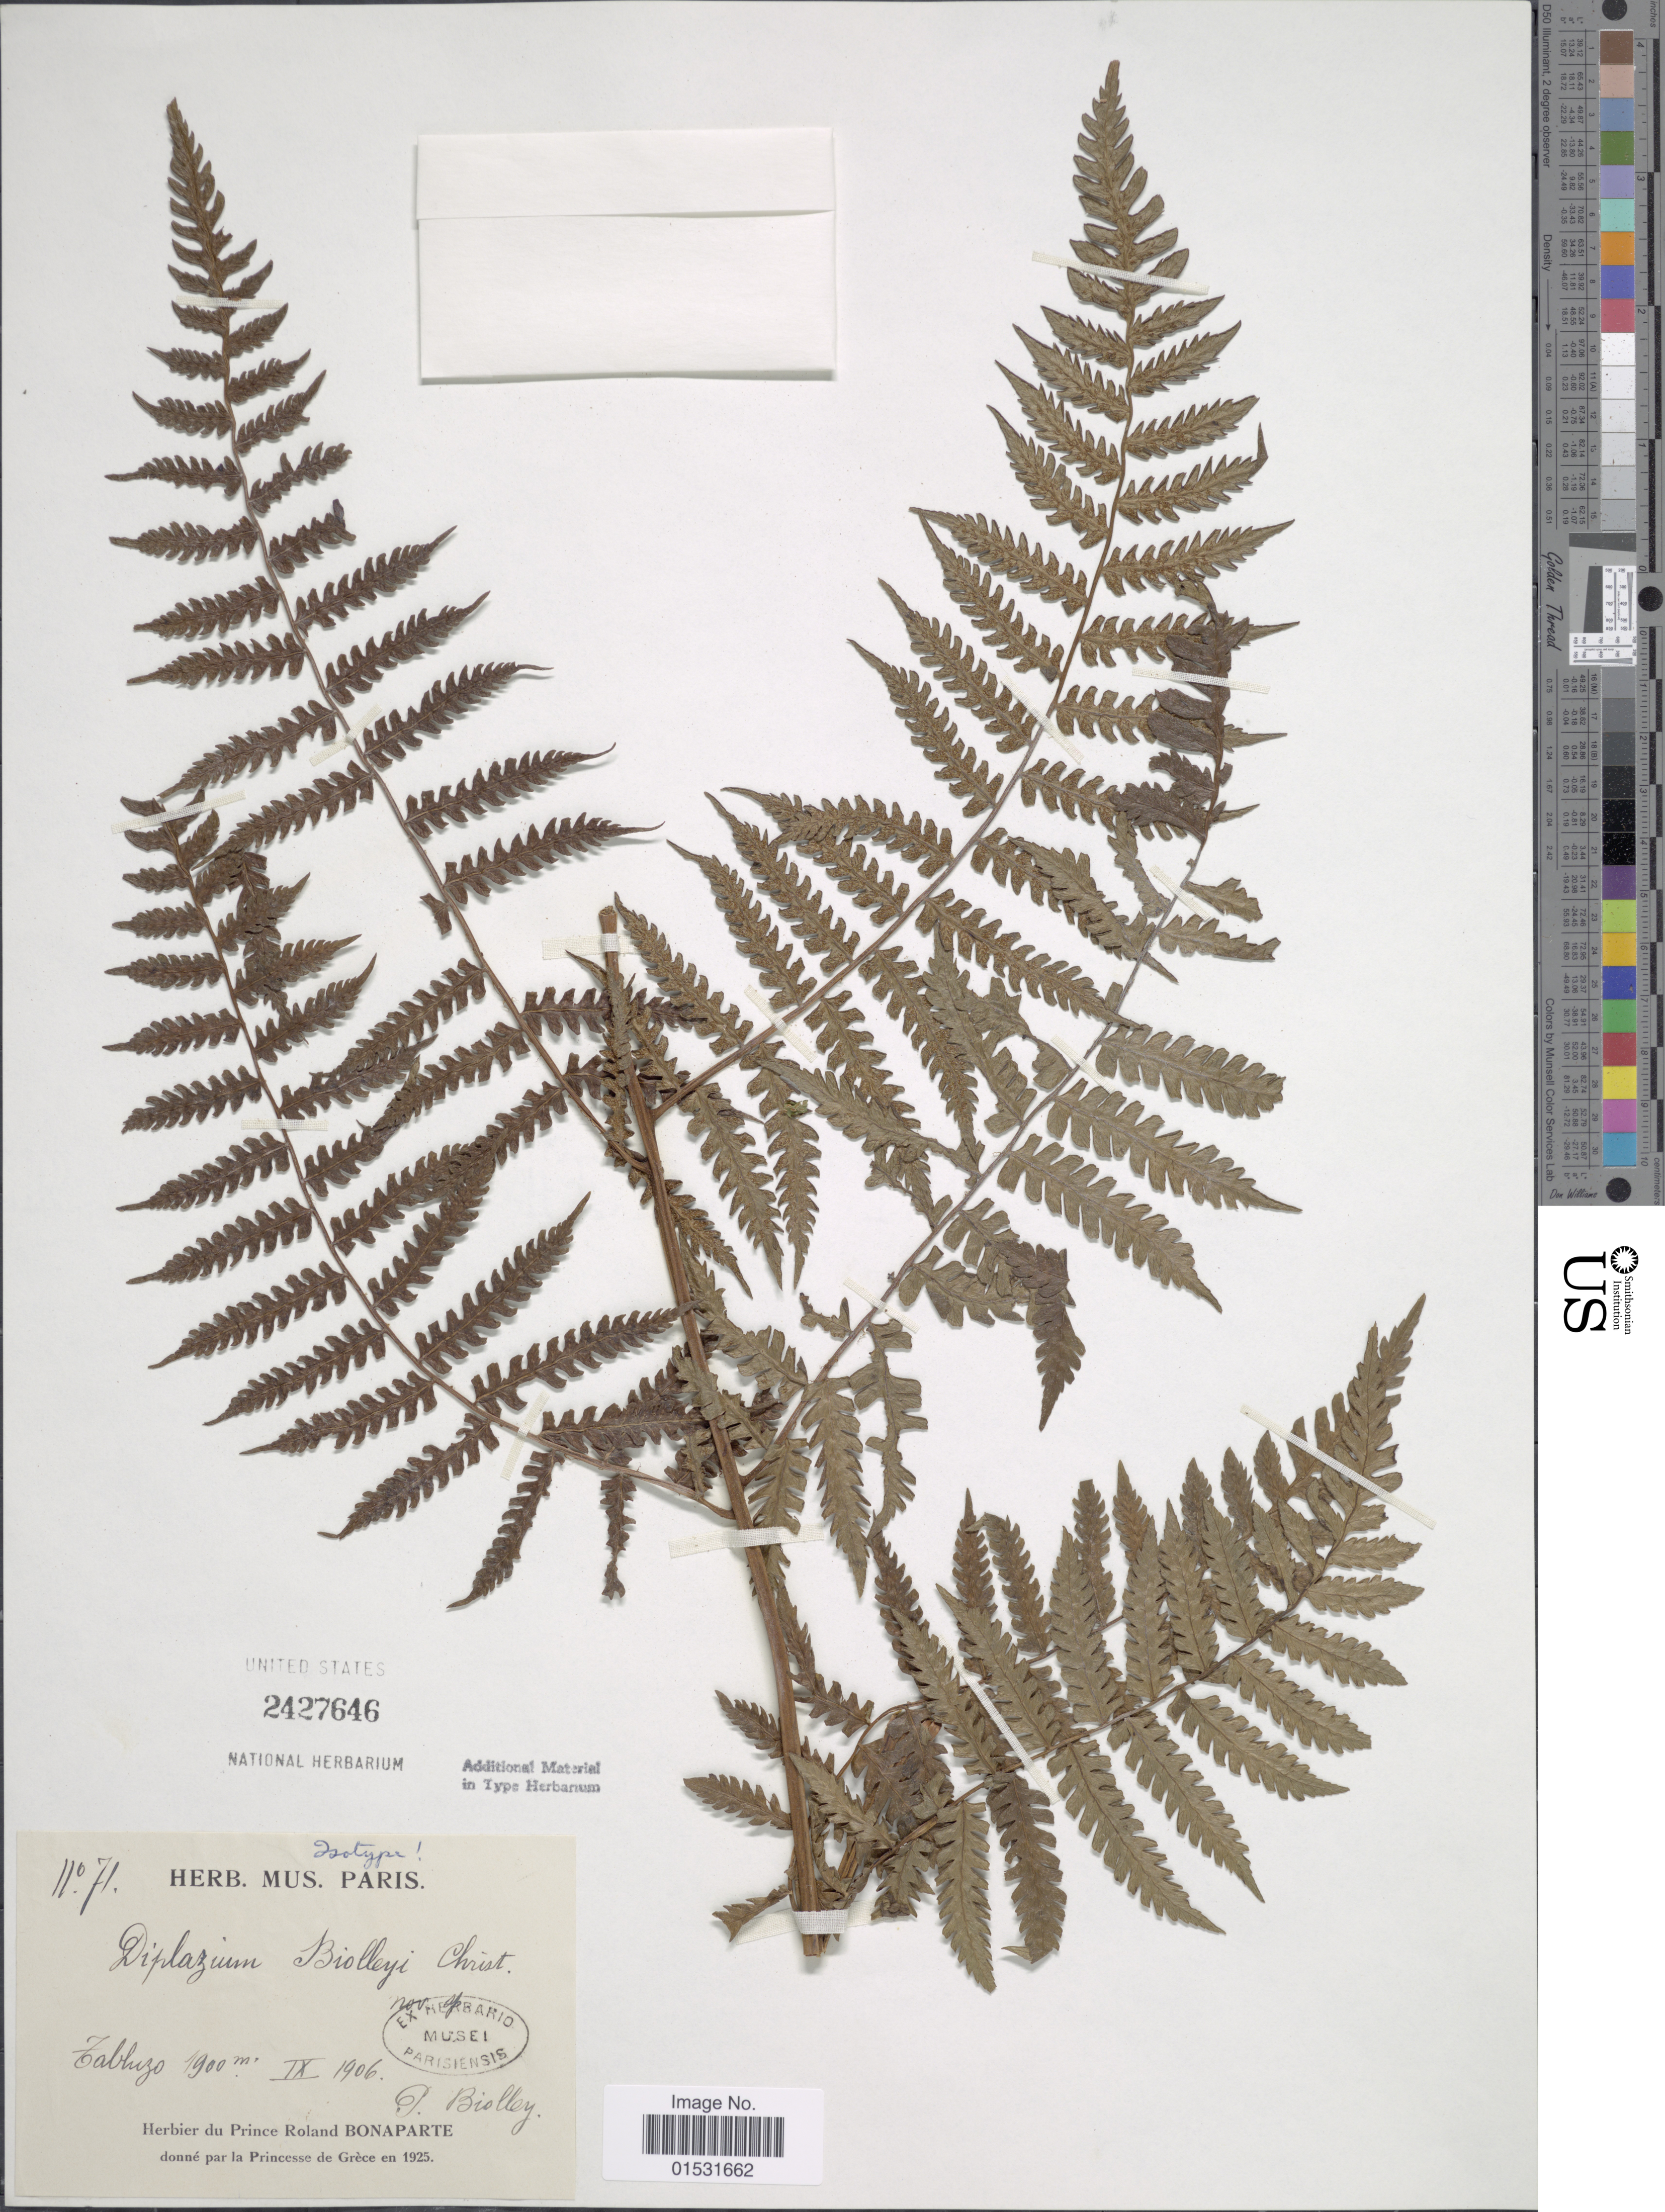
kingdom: Plantae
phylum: Tracheophyta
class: Polypodiopsida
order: Polypodiales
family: Athyriaceae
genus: Diplazium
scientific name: Diplazium biolleyi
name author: Christ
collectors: P. Biolley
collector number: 71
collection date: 1906-09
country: Costa Rica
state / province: San José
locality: Tabluzo.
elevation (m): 1900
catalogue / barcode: US 2427646